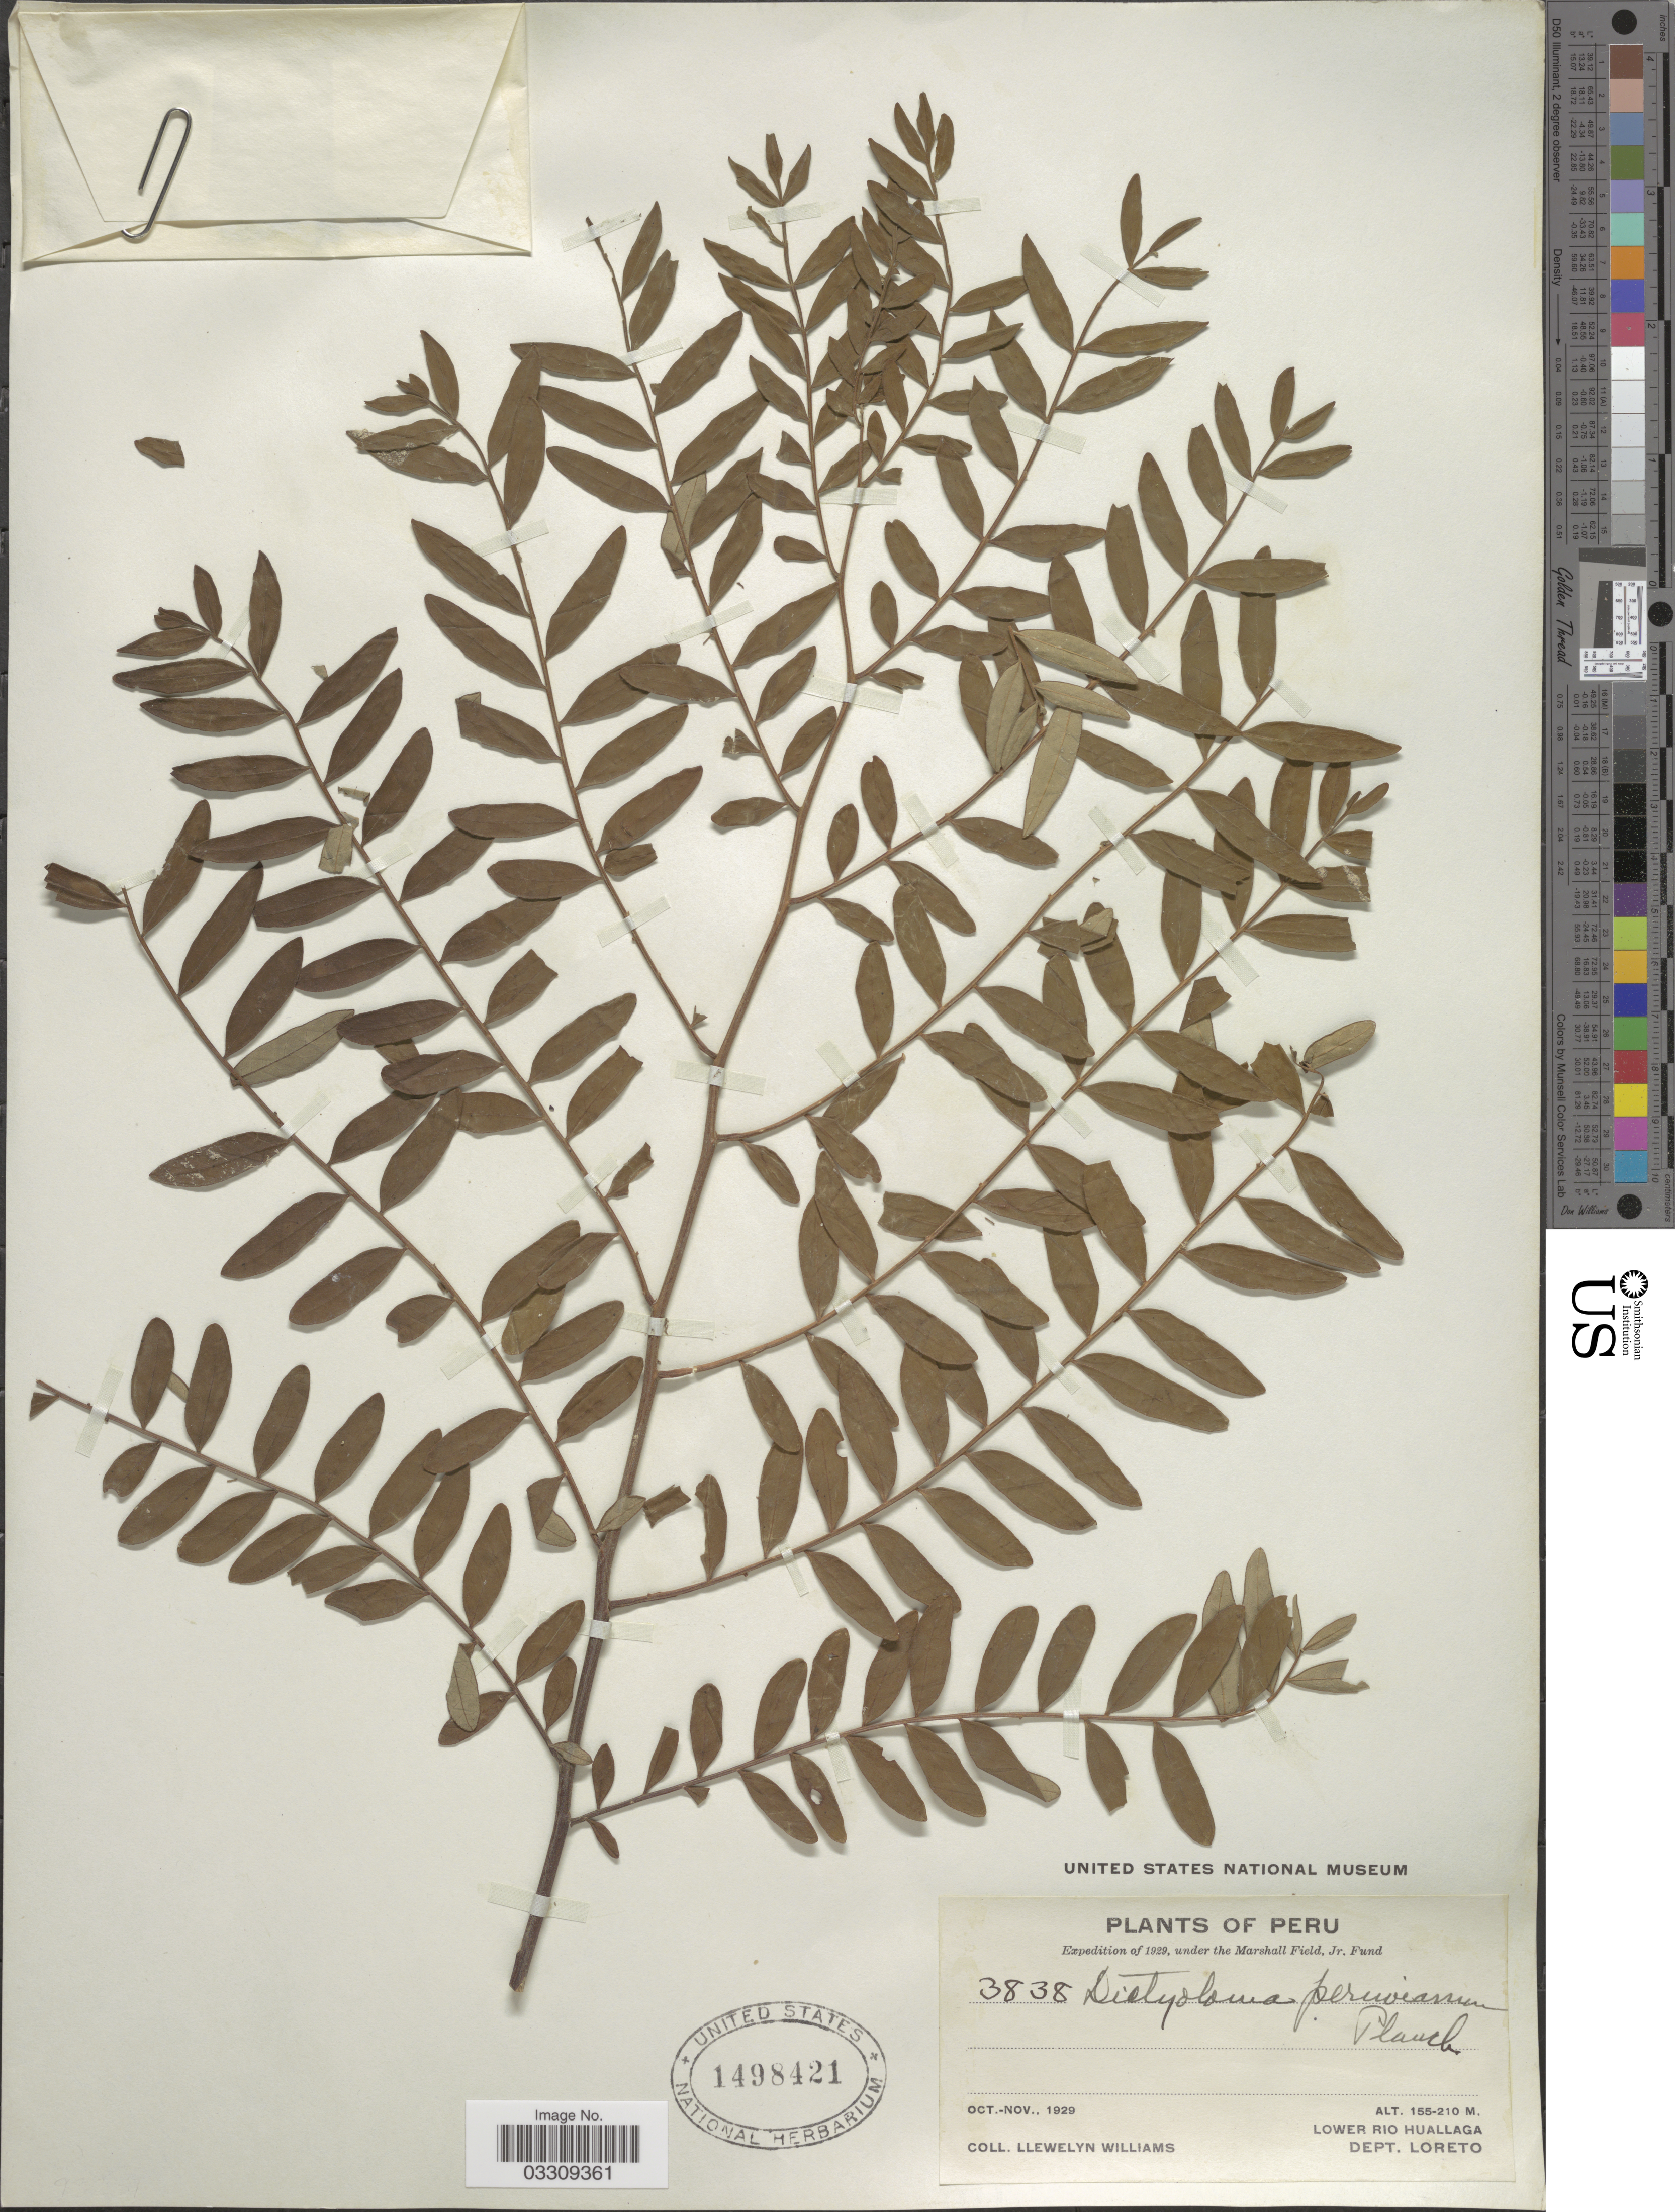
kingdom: Plantae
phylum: Tracheophyta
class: Magnoliopsida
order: Sapindales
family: Rutaceae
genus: Dictyoloma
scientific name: Dictyoloma peruvianum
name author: Planch.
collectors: Ll. Williams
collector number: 3838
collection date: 1929-10/1929-11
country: Peru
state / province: Loreto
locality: Lower Rio Huallaga. Dept. Loreto.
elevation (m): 155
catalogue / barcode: US 1498421